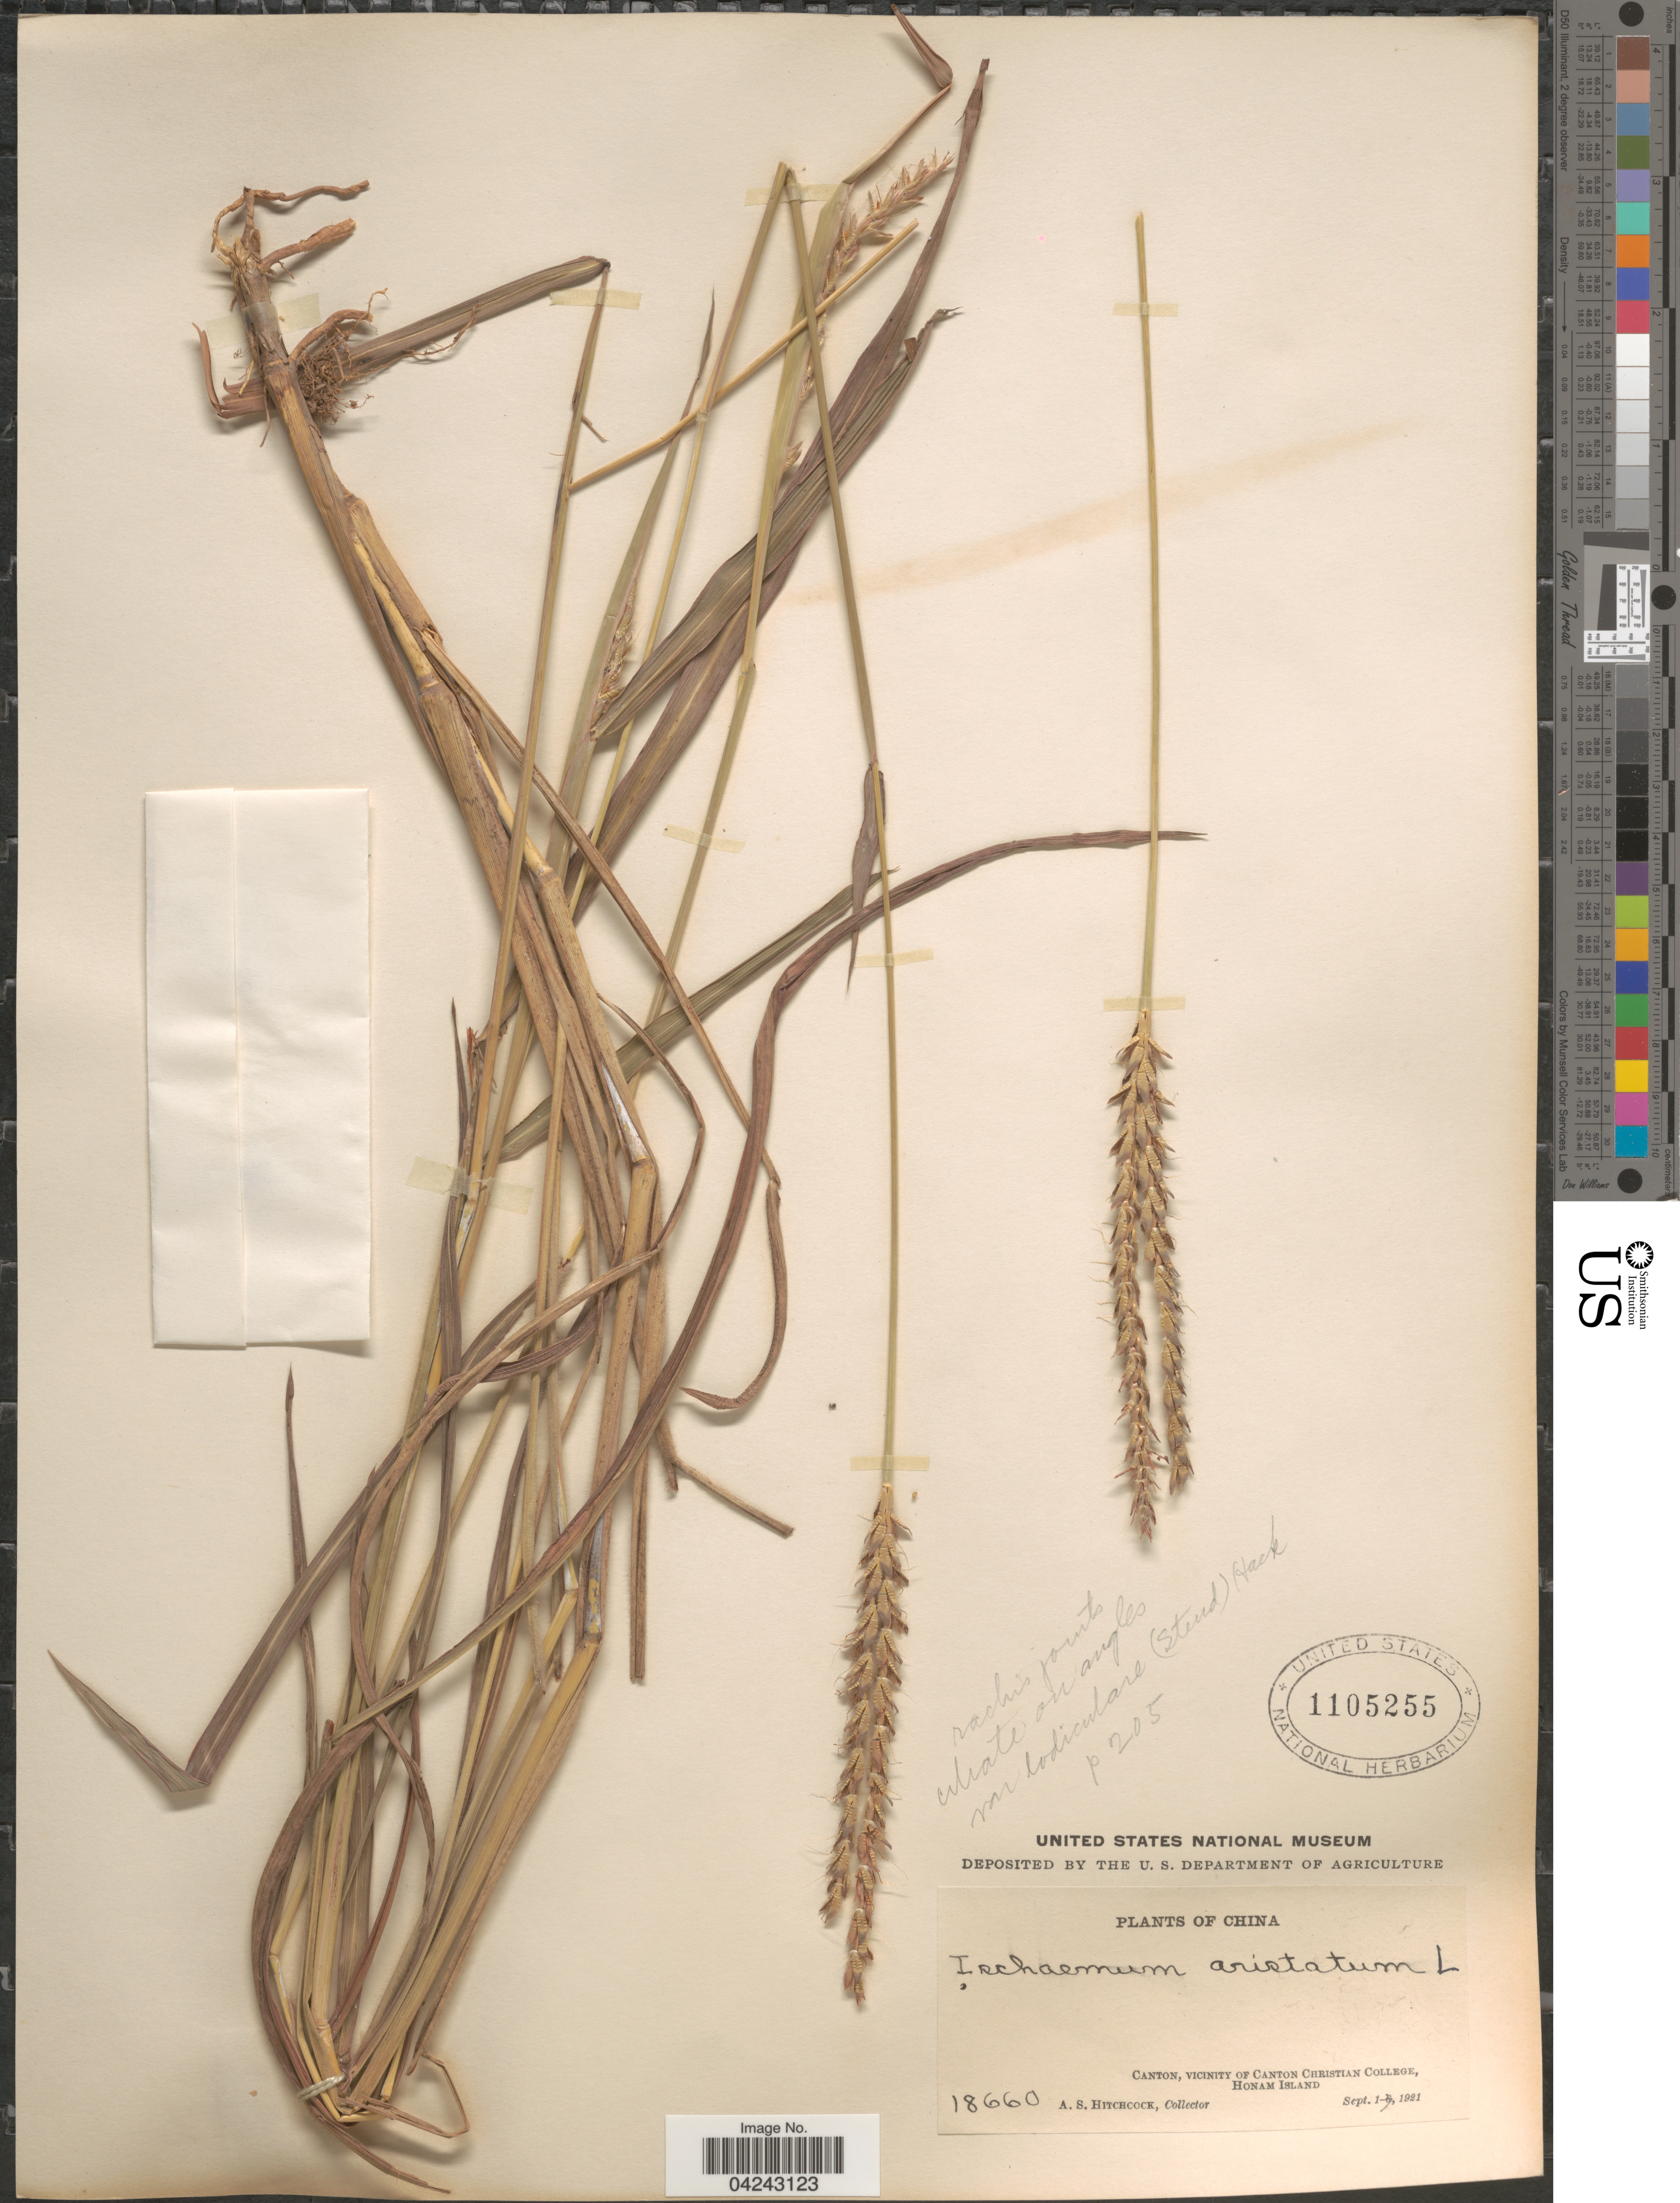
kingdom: Plantae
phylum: Tracheophyta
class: Liliopsida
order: Poales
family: Poaceae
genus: Ischaemum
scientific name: Ischaemum aristatum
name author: L.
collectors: A. S. Hitchcock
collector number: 18600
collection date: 1921-09-01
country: China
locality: Canton, vicinity of Canton Christian College, Honam Island.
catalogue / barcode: US 1105255